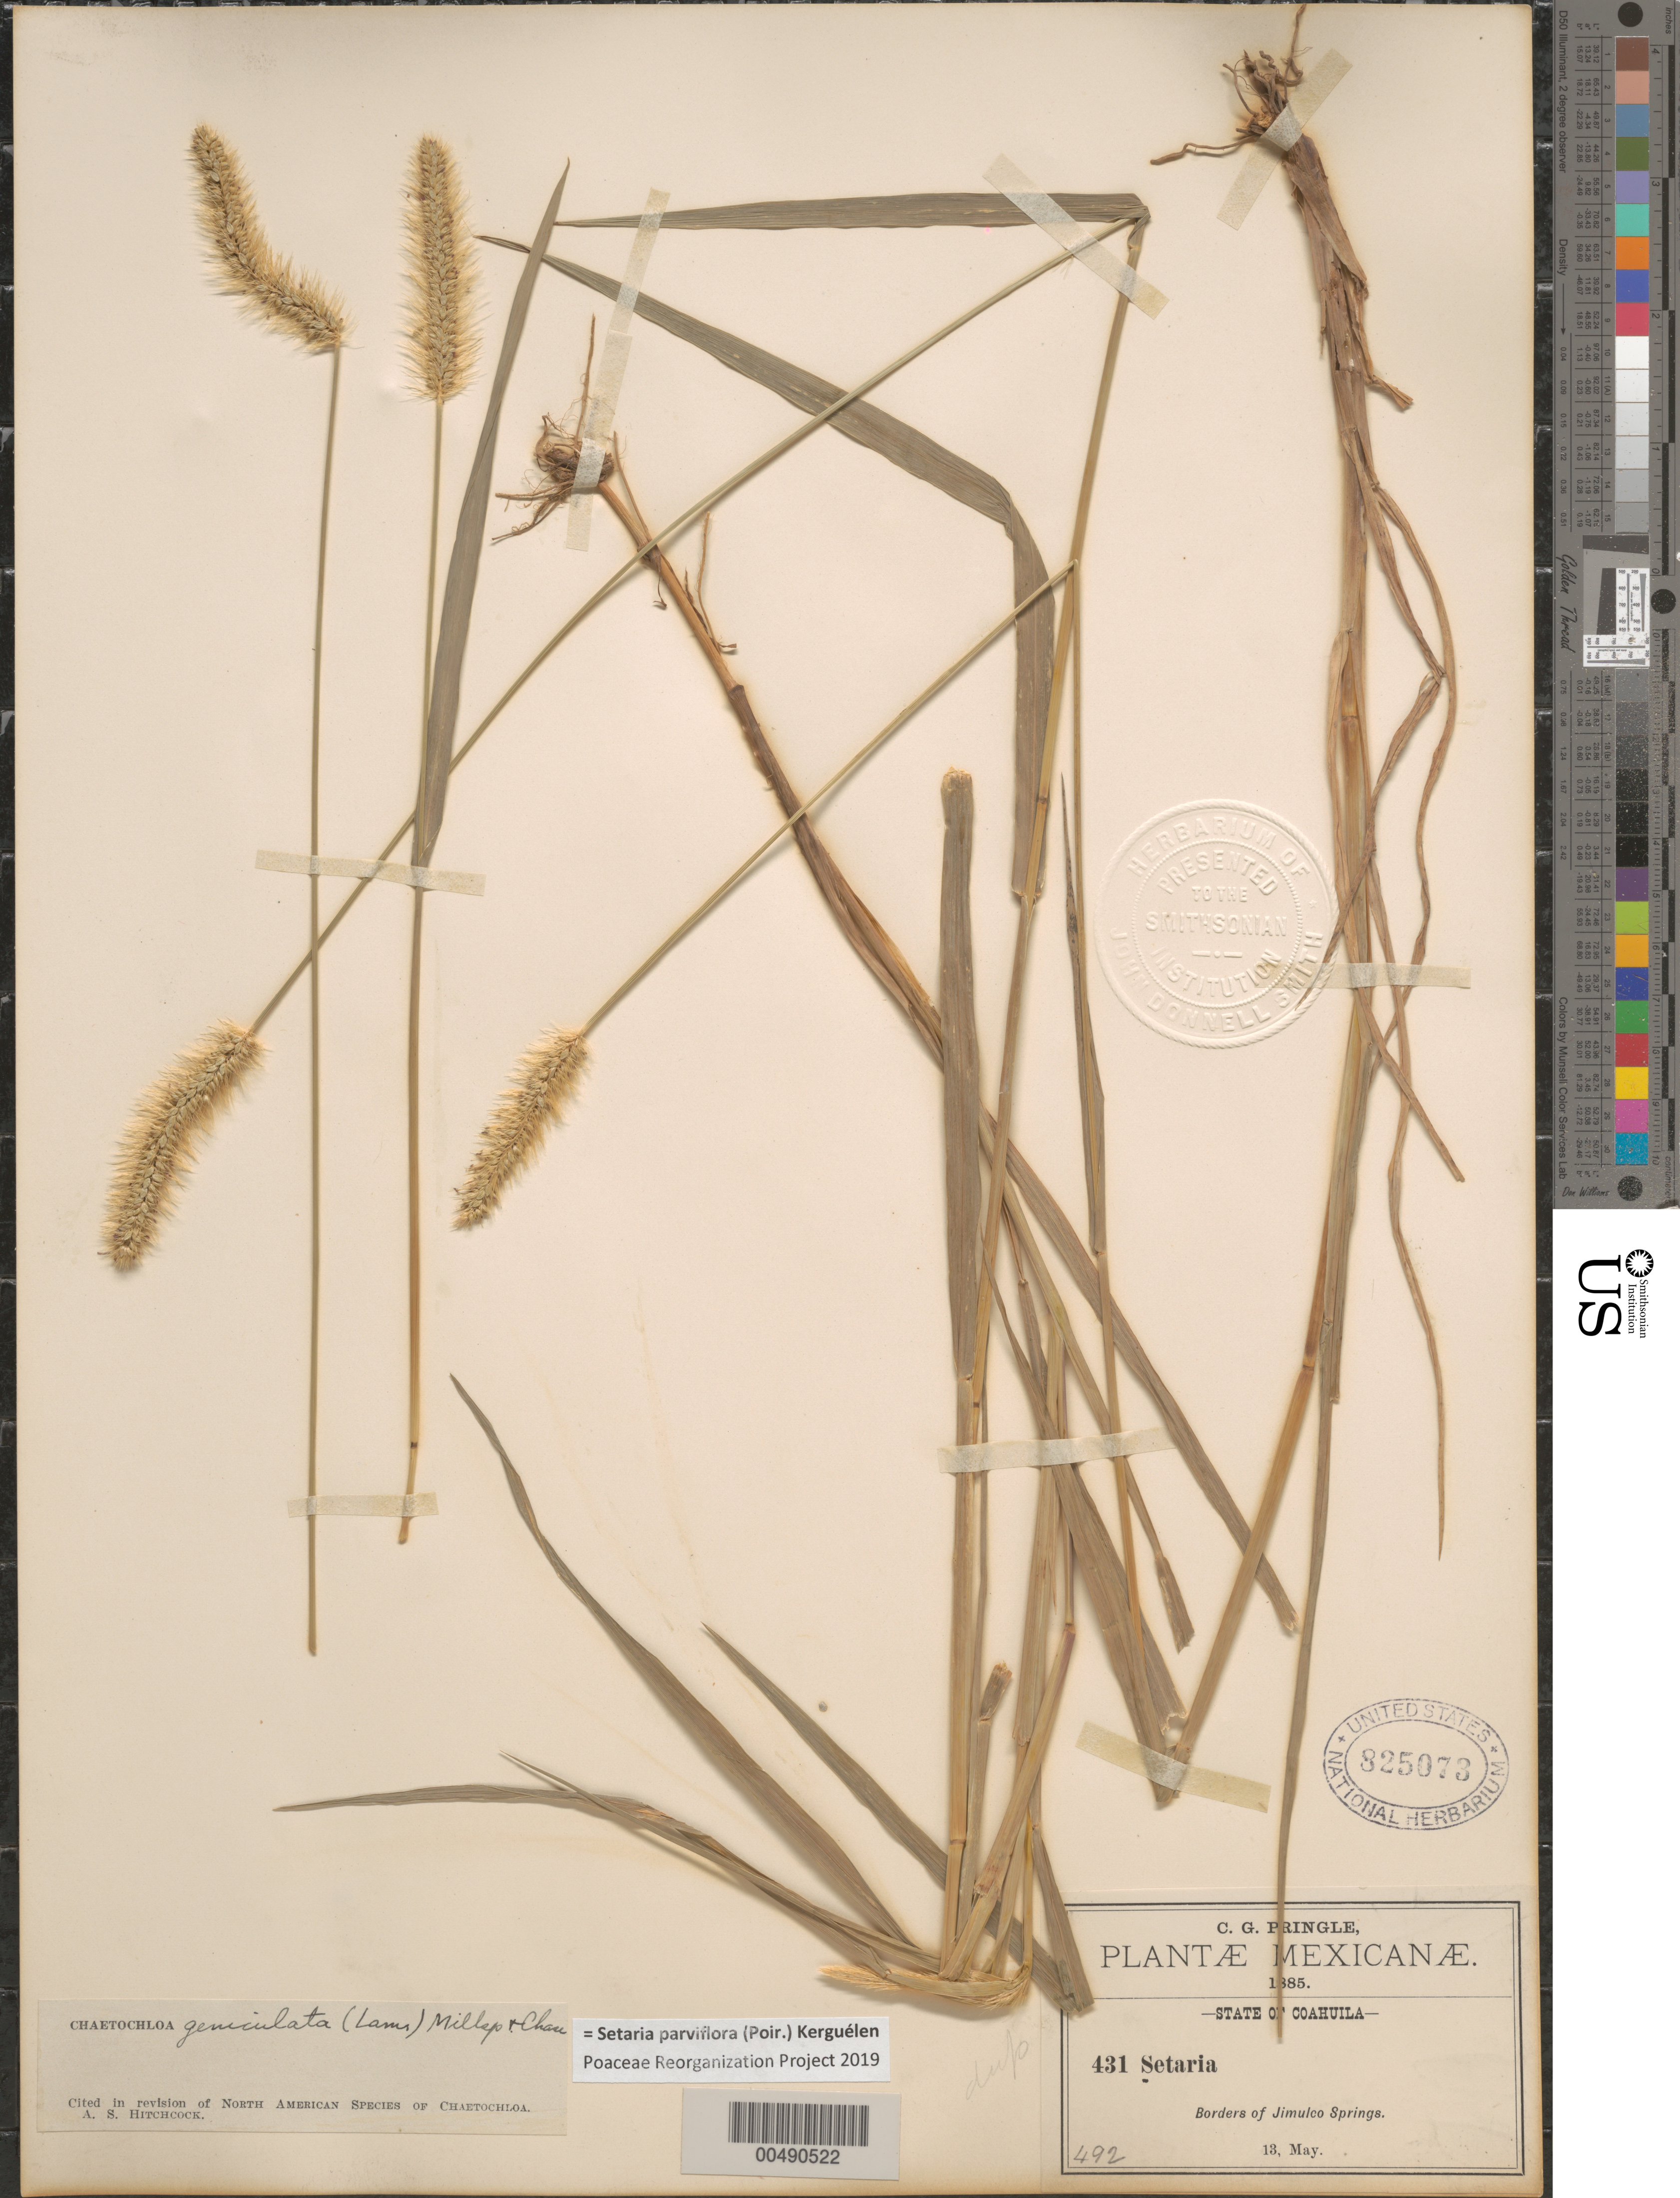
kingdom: Plantae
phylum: Tracheophyta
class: Liliopsida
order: Poales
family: Poaceae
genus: Setaria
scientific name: Setaria parviflora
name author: (Poir.) Kerguélen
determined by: Poaceae Reorganization Project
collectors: C. G. Pringle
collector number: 431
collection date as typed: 13 May 1885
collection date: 1885-05-13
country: Mexico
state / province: Coahuila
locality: Borders of Jimulco Springs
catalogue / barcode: US 825073